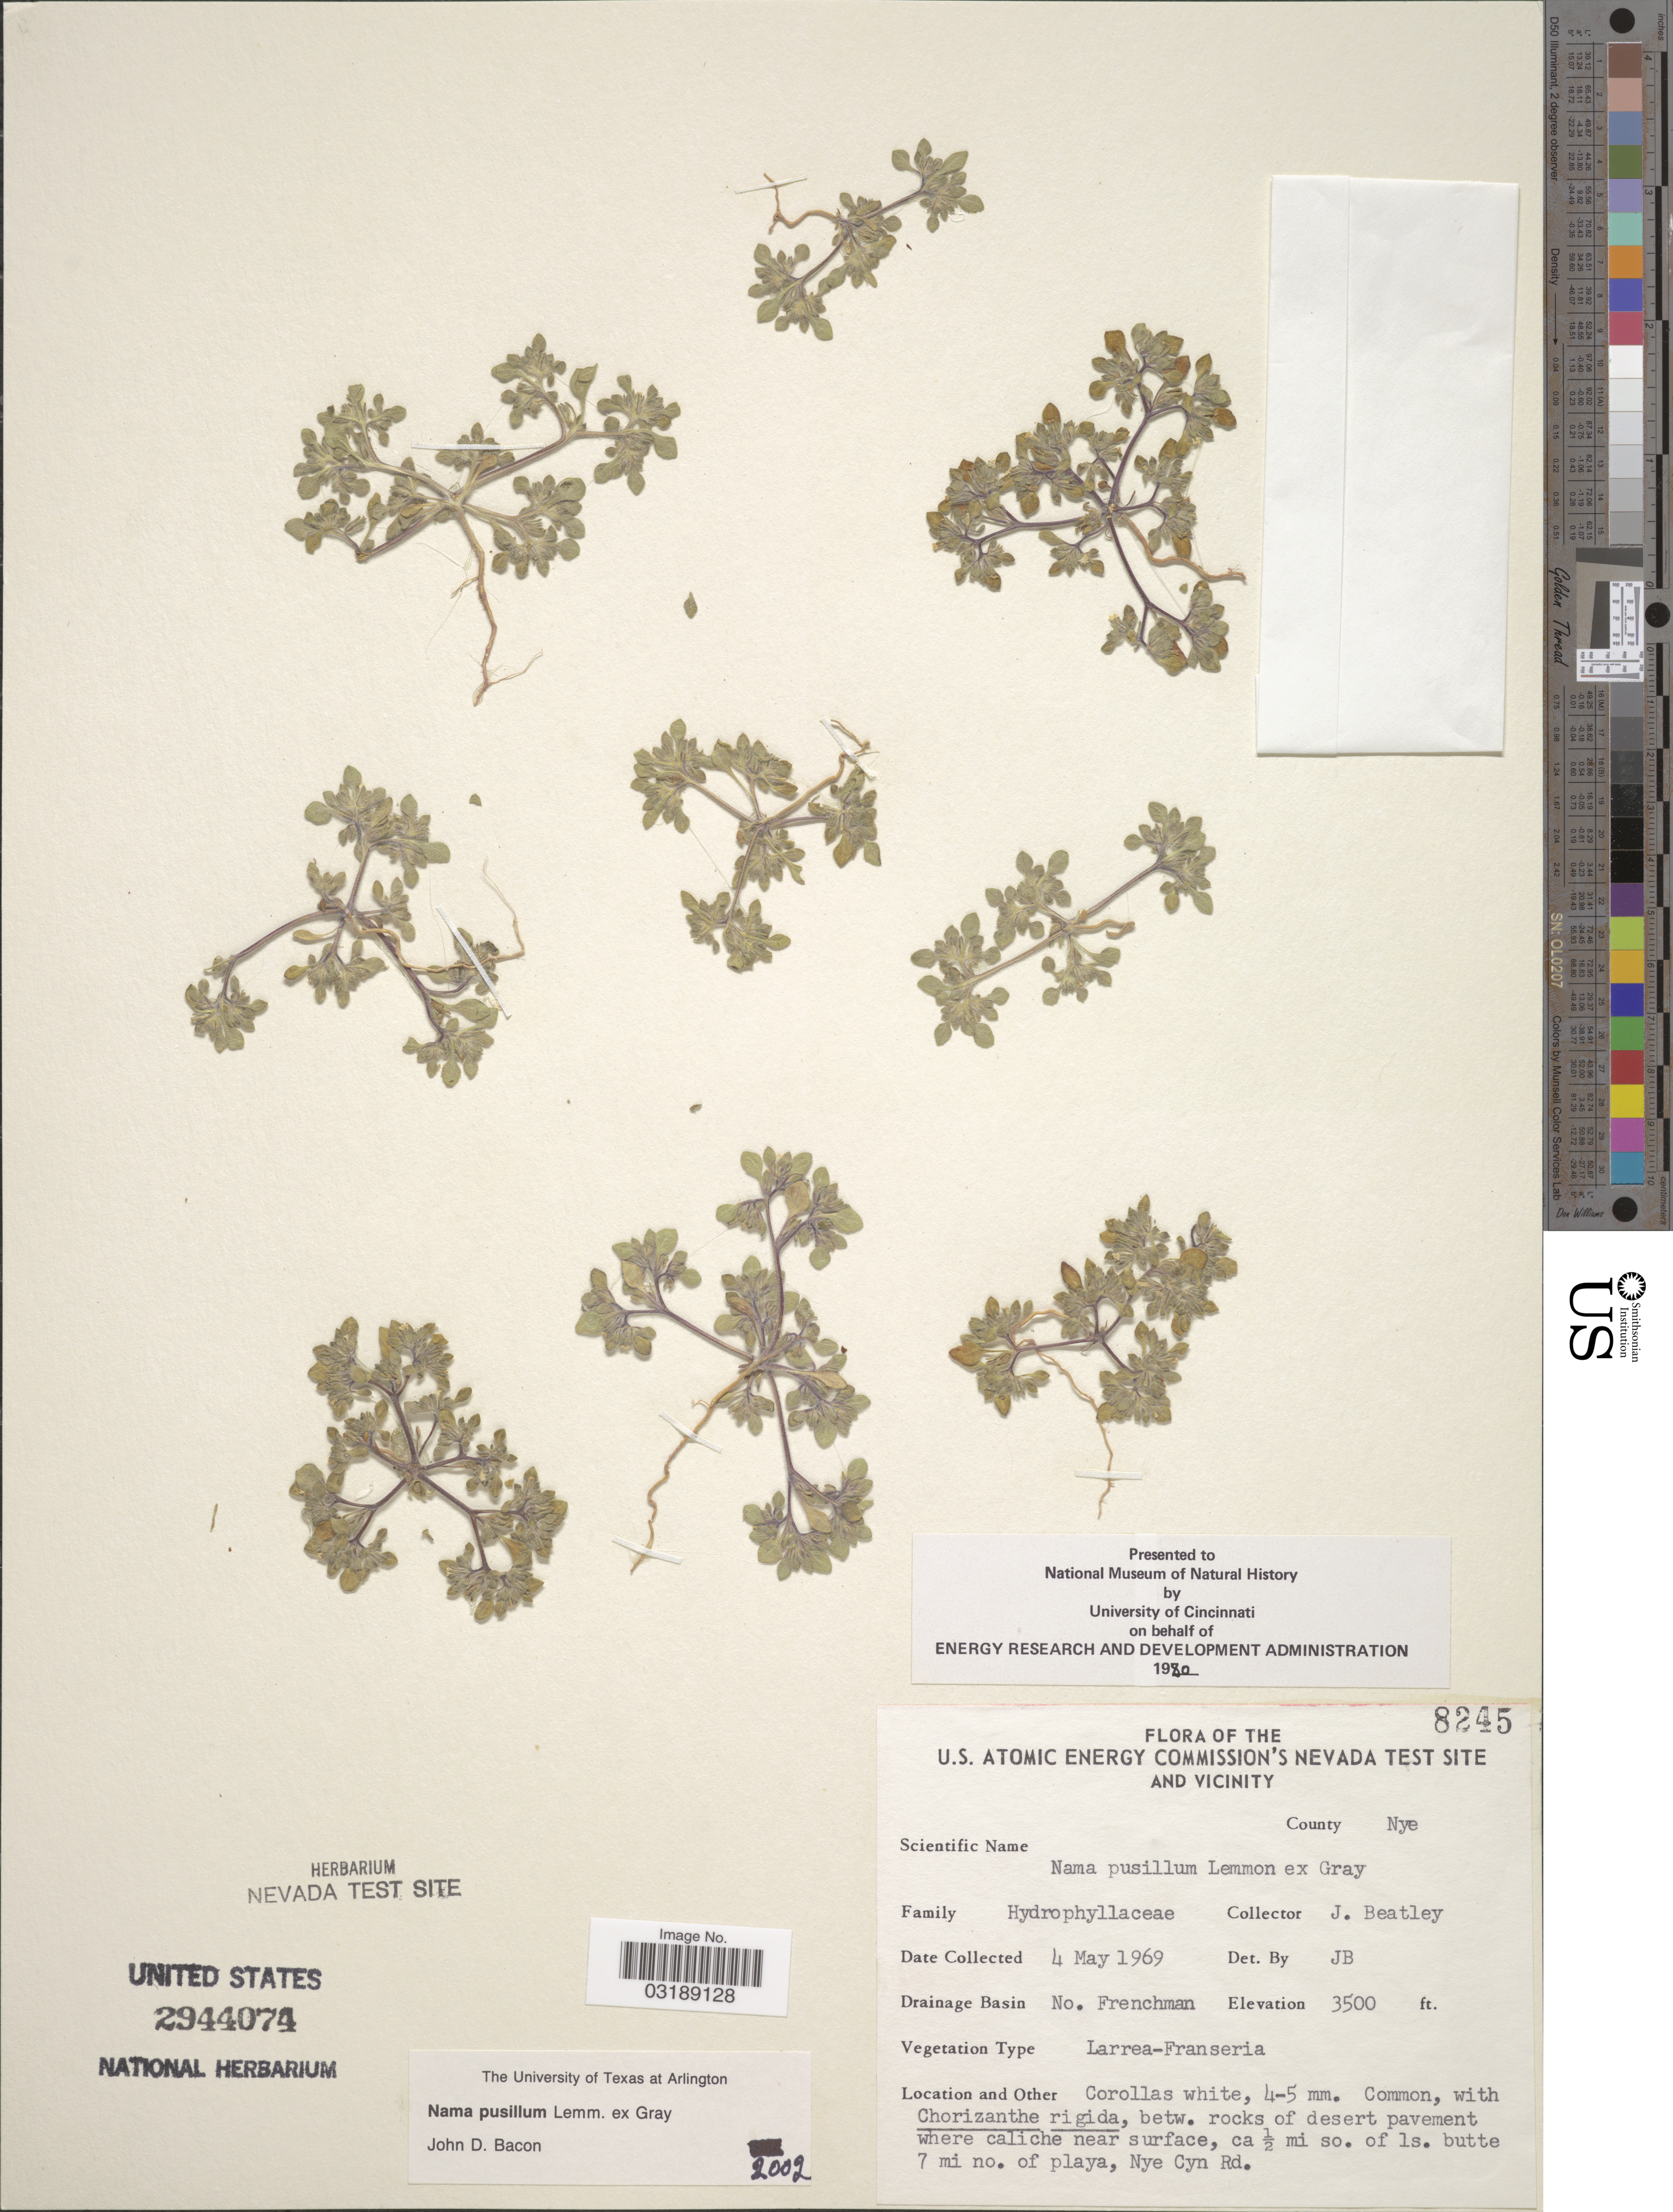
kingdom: Plantae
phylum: Tracheophyta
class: Magnoliopsida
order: Boraginales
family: Namaceae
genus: Nama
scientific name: Nama pusillum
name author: Lemmon ex A. Gray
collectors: J. C. Beatley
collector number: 8245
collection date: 1969-05-04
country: United States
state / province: Nevada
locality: The U.S. Atomic Energy Commission's Nevada Test Site And Vicinity, County Nye, Drainage Basin No. Frenchman, Common, with Chorizanthe rigida, betw. rocks of desert pavement where Caliche near surface, ca. ½ mi. so. of ls. butte 7 mi no. of playa, Nye Cyn Rd.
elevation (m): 1067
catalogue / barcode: US 2944074